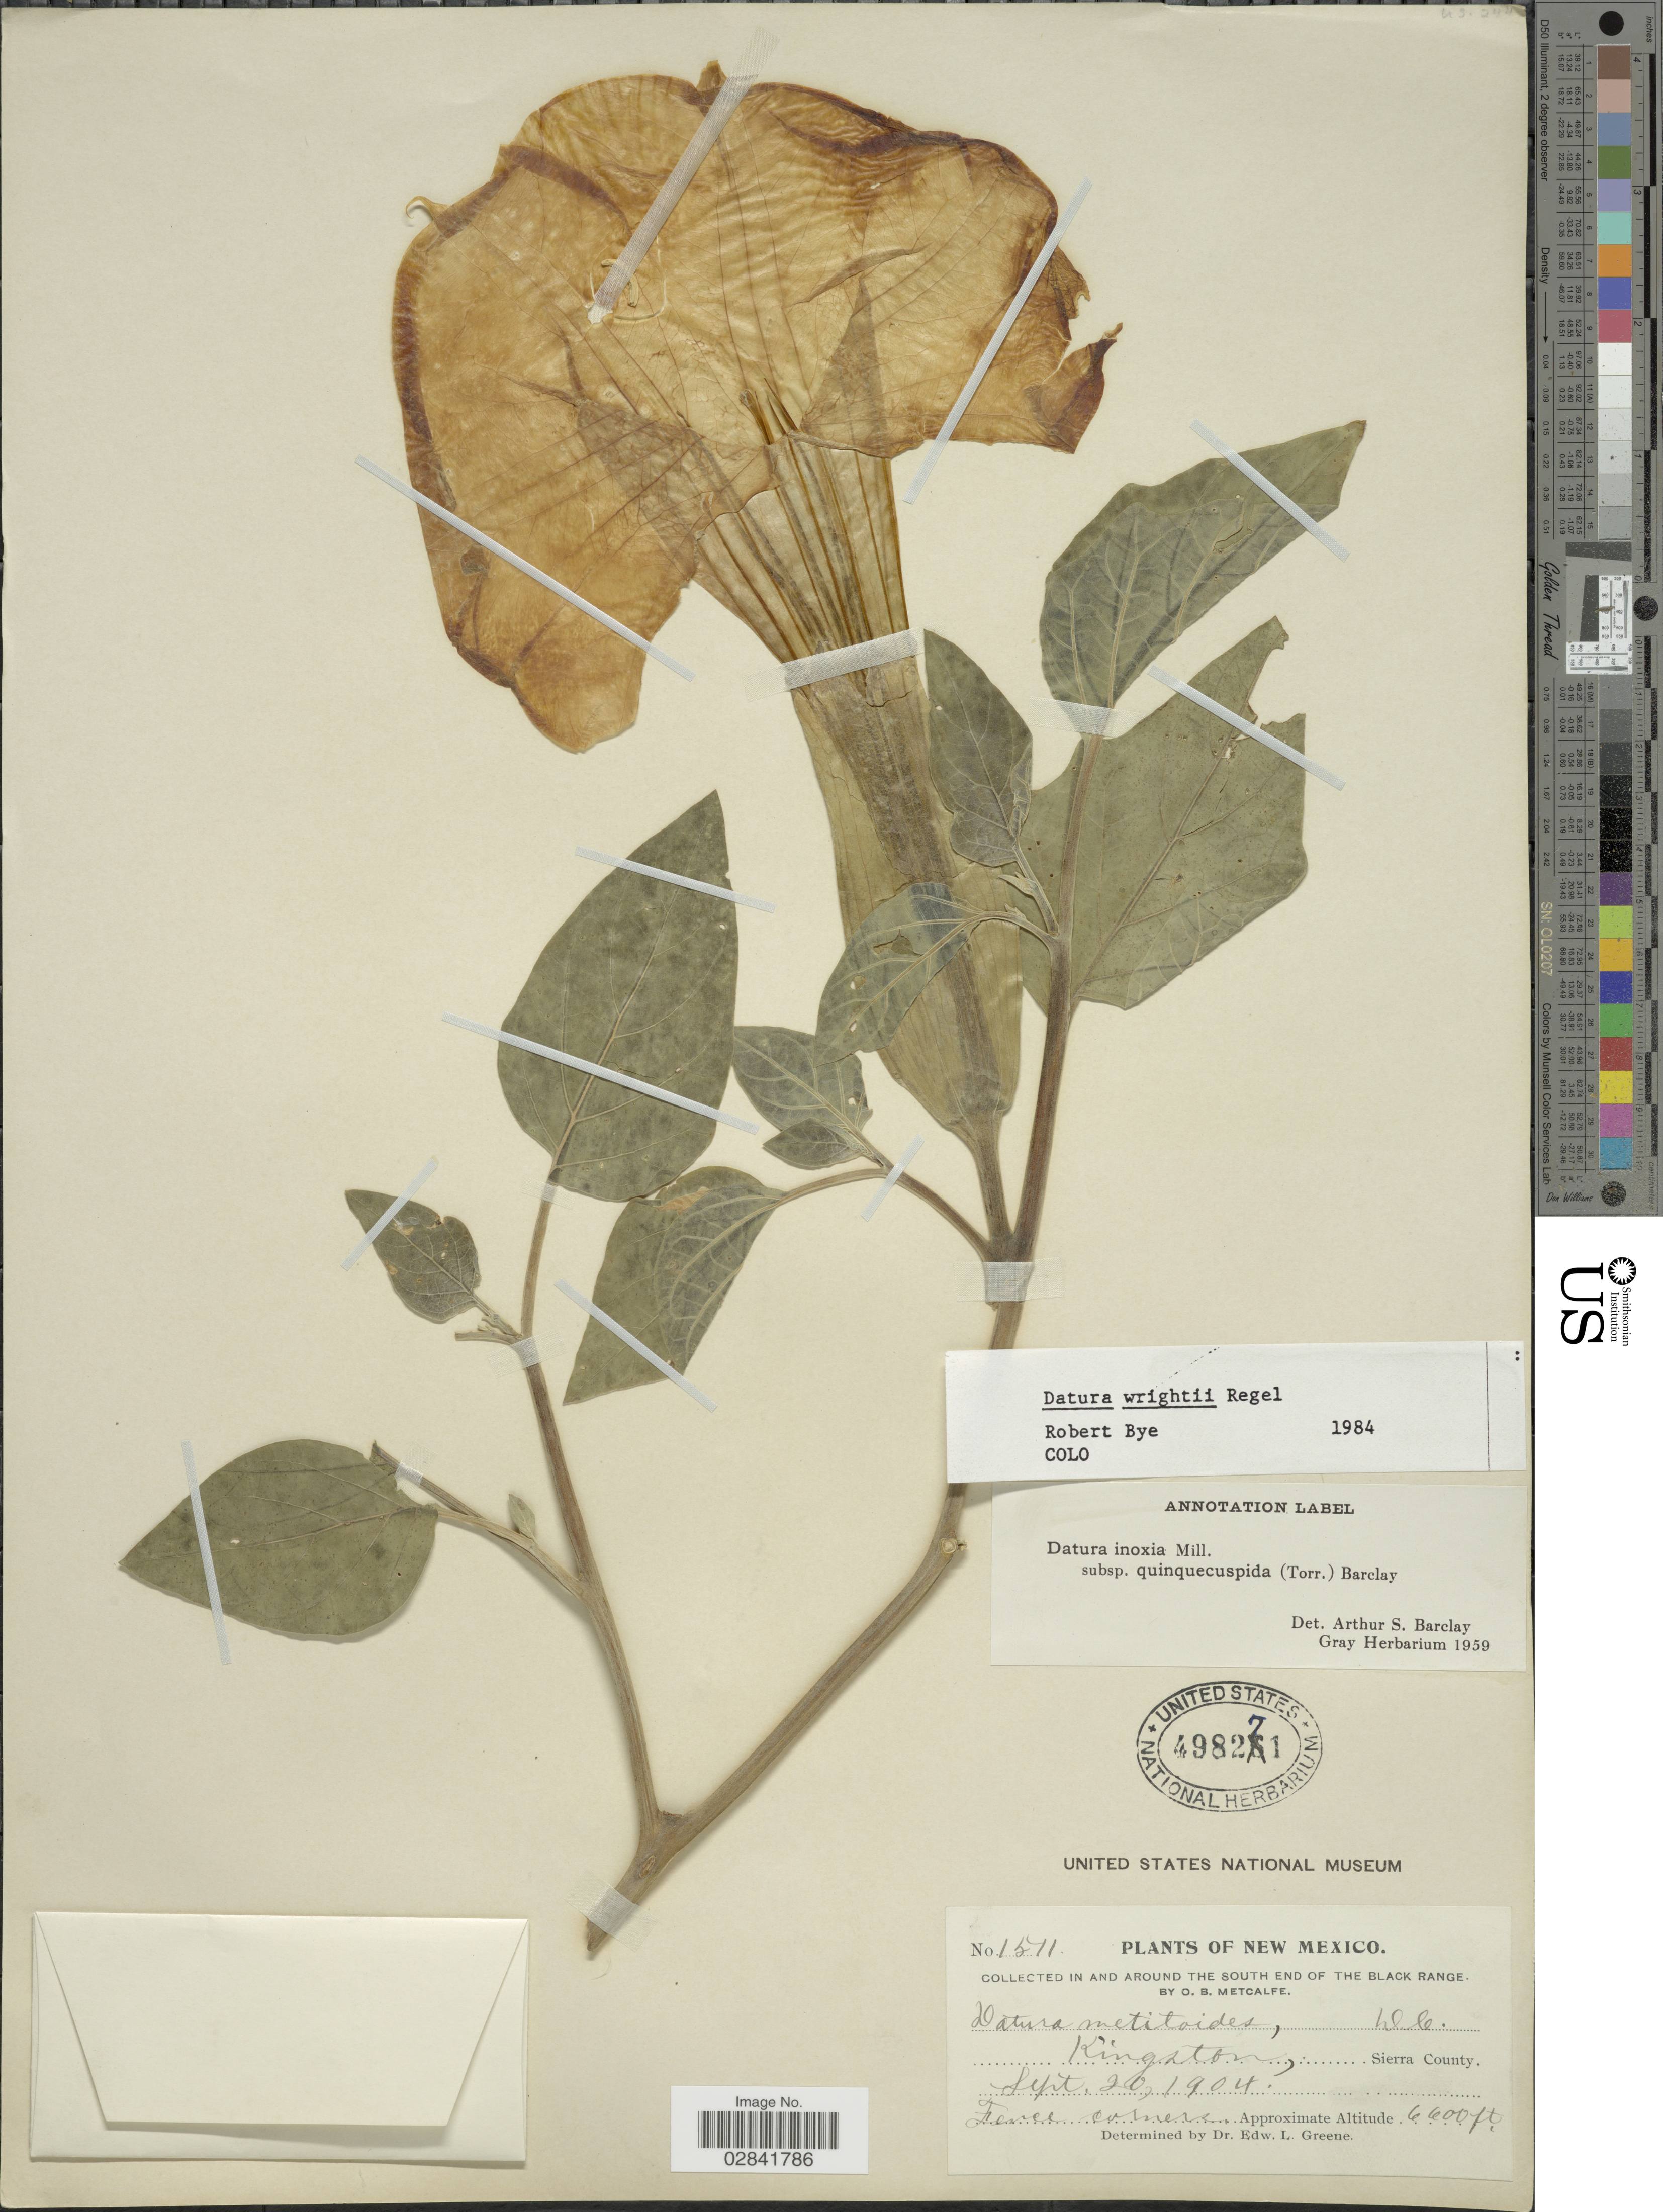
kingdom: Plantae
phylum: Tracheophyta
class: Magnoliopsida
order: Solanales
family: Solanaceae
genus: Datura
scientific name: Datura wrightii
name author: Regel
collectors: O. B. Metcalfe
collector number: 1511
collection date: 1904-09-20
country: United States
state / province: New Mexico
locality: In and around the south end of the Black Range. Kingston, Sierra County.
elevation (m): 2012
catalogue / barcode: US 498271